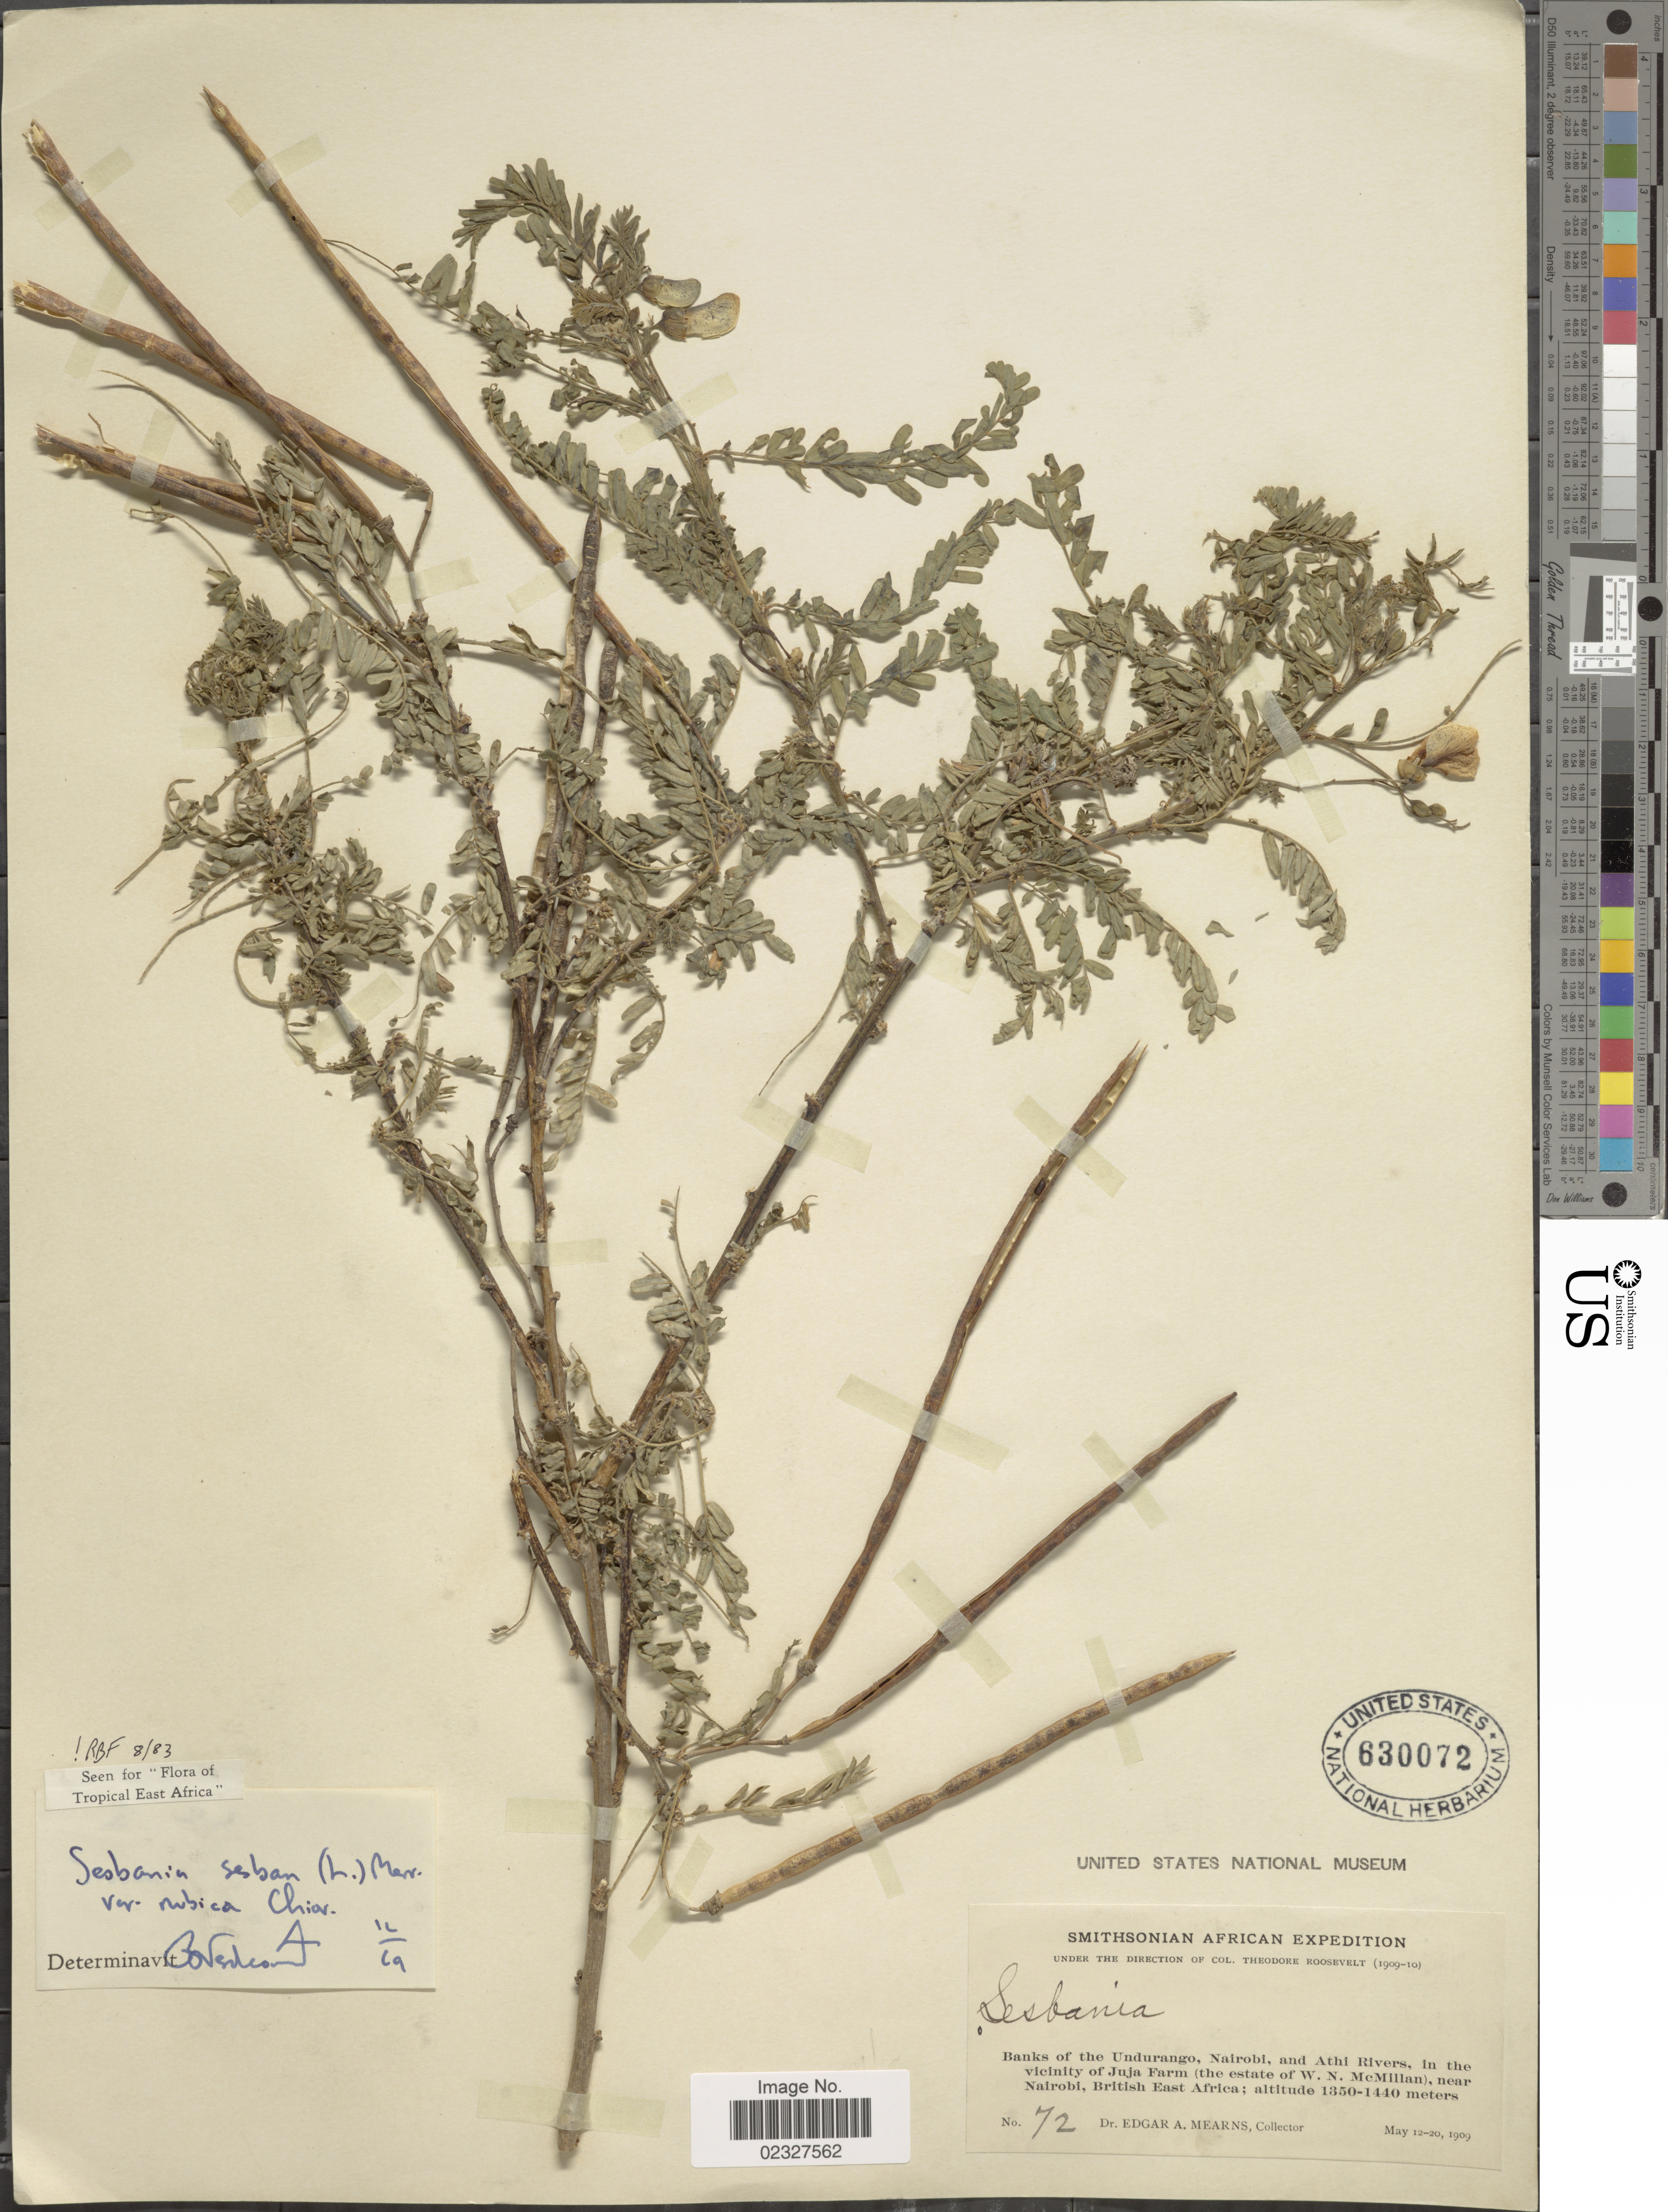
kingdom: Plantae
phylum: Tracheophyta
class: Magnoliopsida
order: Fabales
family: Fabaceae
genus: Sesbania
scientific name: Sesbania sesban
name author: (L.) Merr.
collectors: E. A. Mearns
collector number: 72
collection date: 1909-05-12/1909-05-20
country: Kenya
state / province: Nairobi Area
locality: Banks of the Undurango, Nairobi, and Athi rivers, in the vicinity of Juja Farm (the estate of W.N. McMillan) near Nairobi, British East Africa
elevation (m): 1350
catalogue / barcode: US 630072